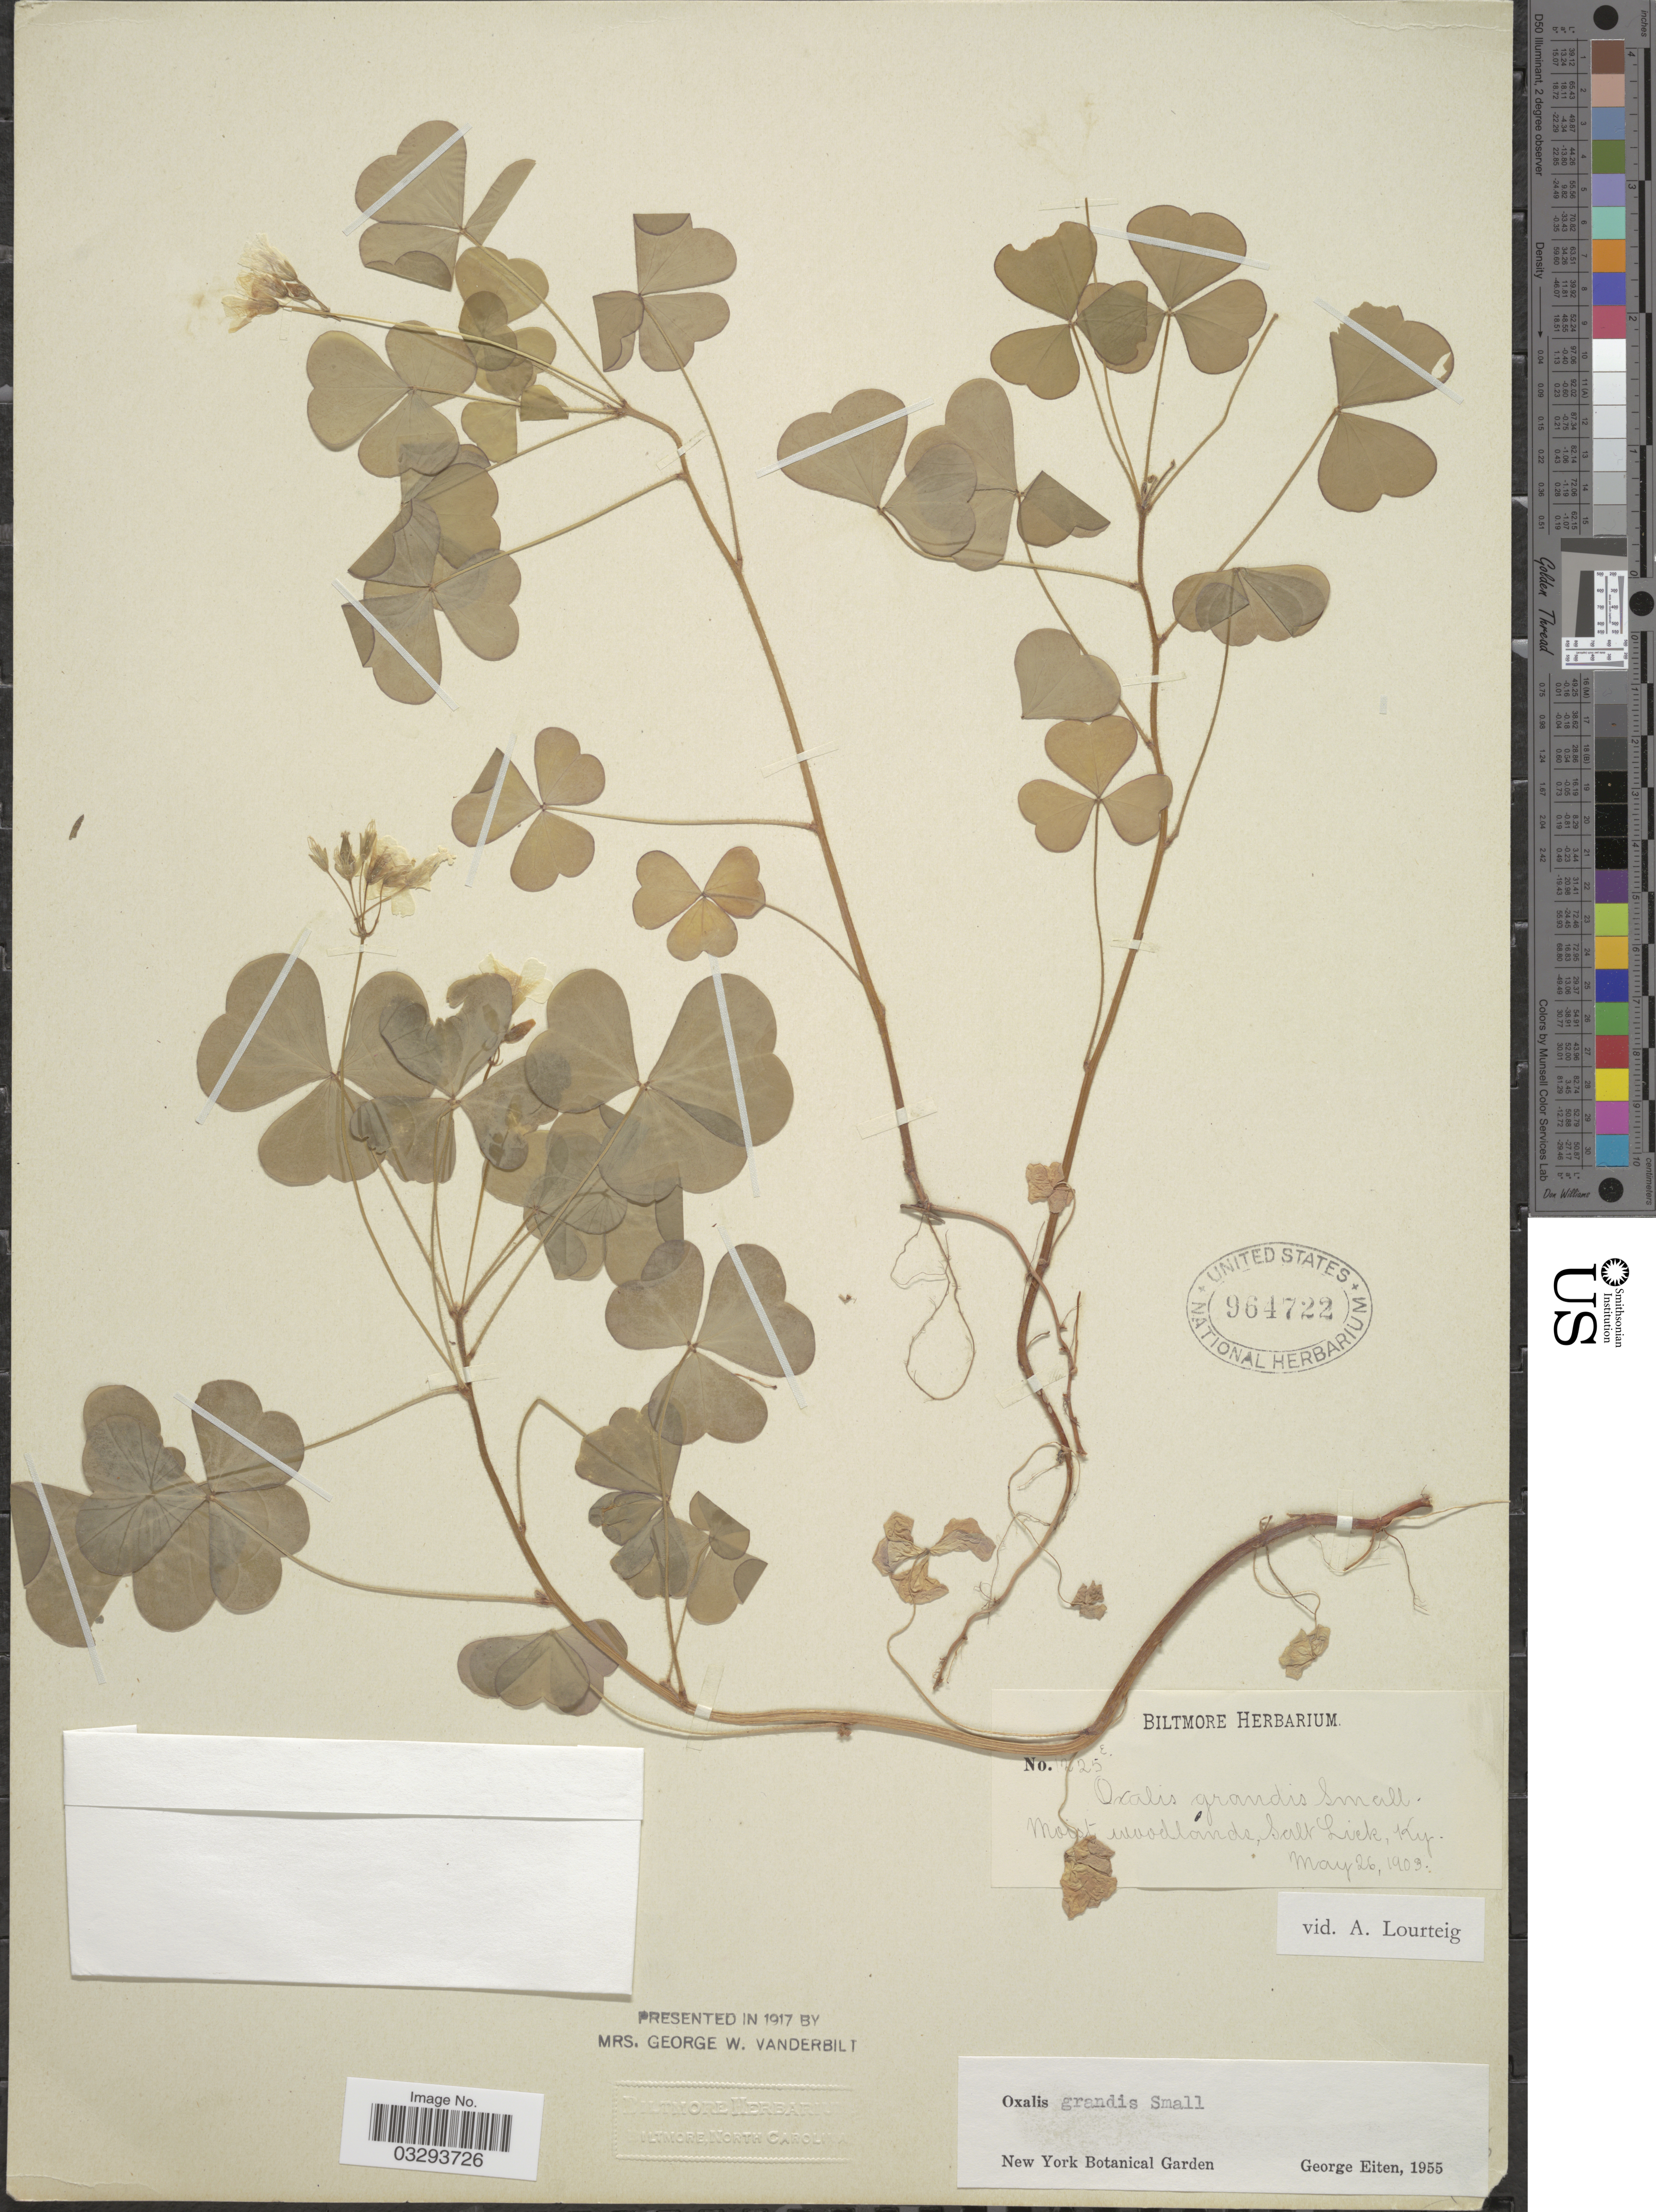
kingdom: Plantae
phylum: Tracheophyta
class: Magnoliopsida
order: Oxalidales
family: Oxalidaceae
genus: Oxalis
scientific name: Oxalis grandis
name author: Small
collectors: ex herb. Biltmore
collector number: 1225E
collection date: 1903-05-26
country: United States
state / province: Kentucky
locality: Salt Lick.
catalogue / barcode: US 964722